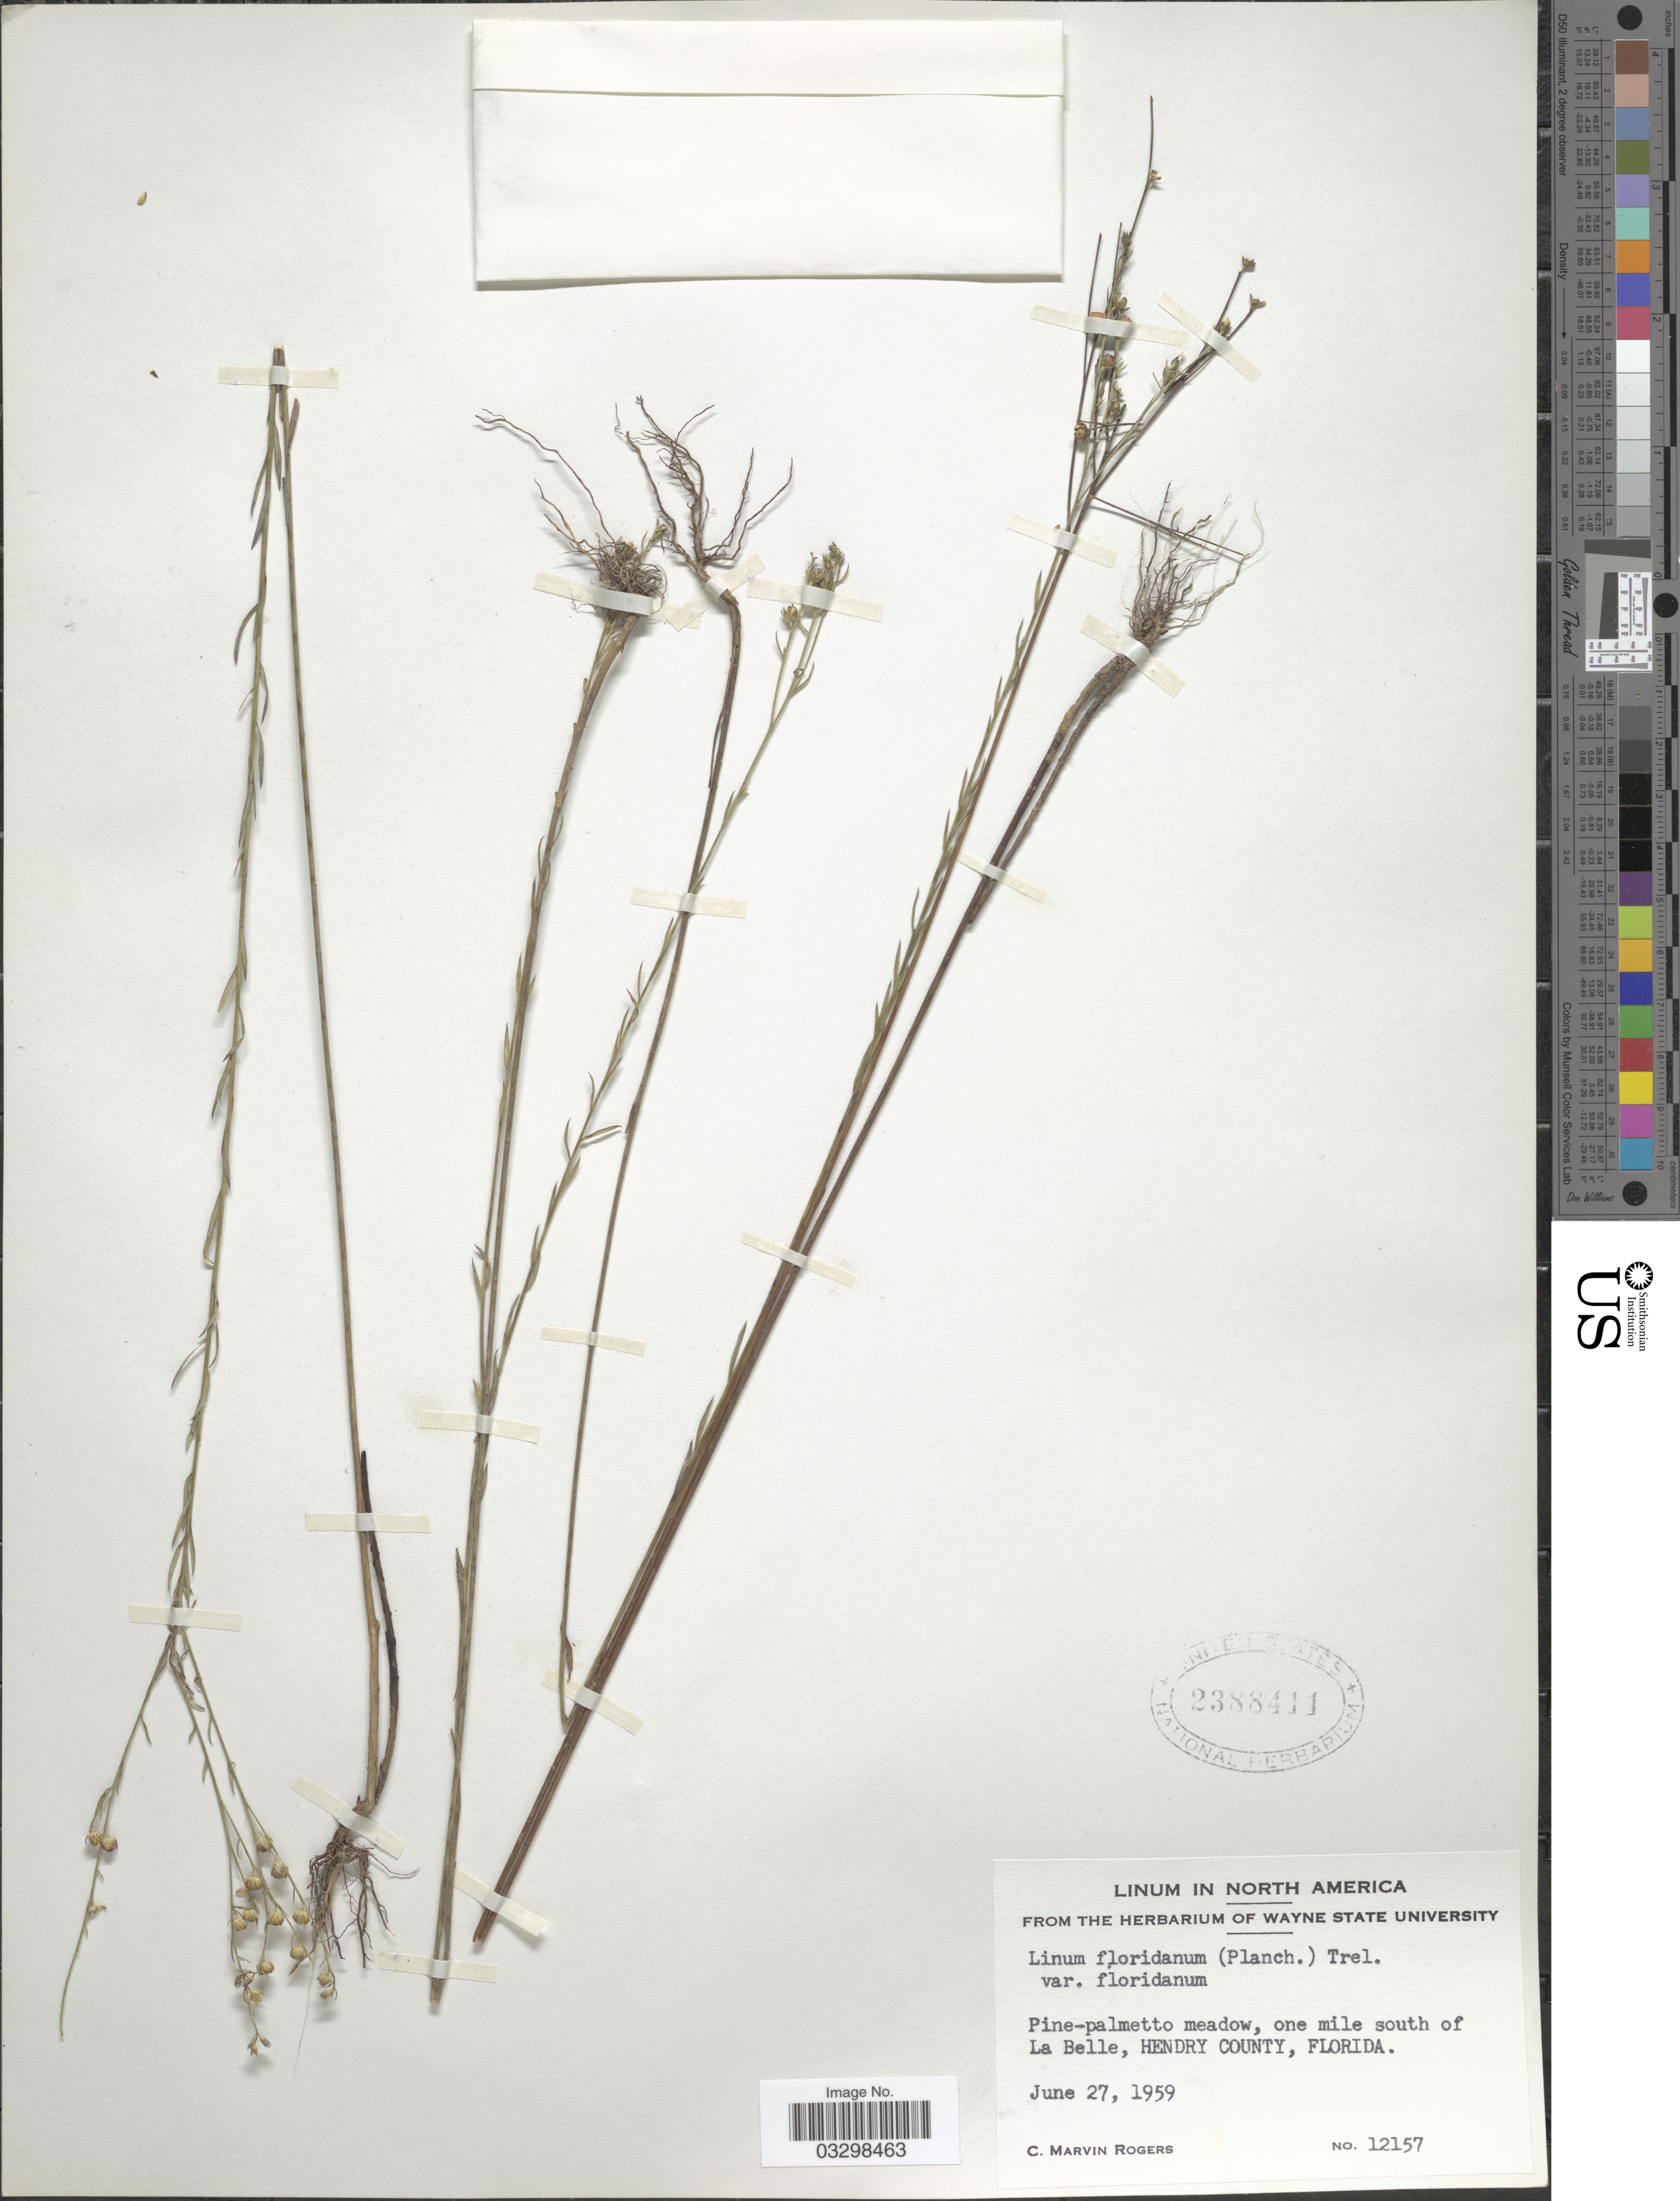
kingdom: Plantae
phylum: Tracheophyta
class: Magnoliopsida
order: Malpighiales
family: Linaceae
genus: Linum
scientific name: Linum floridanum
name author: (Planch.) Trel.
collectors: C. M. Rogers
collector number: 12157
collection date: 1959-06-27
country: United States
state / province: Florida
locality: One mile south of La Belle, Hendry County.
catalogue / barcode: US 2388411